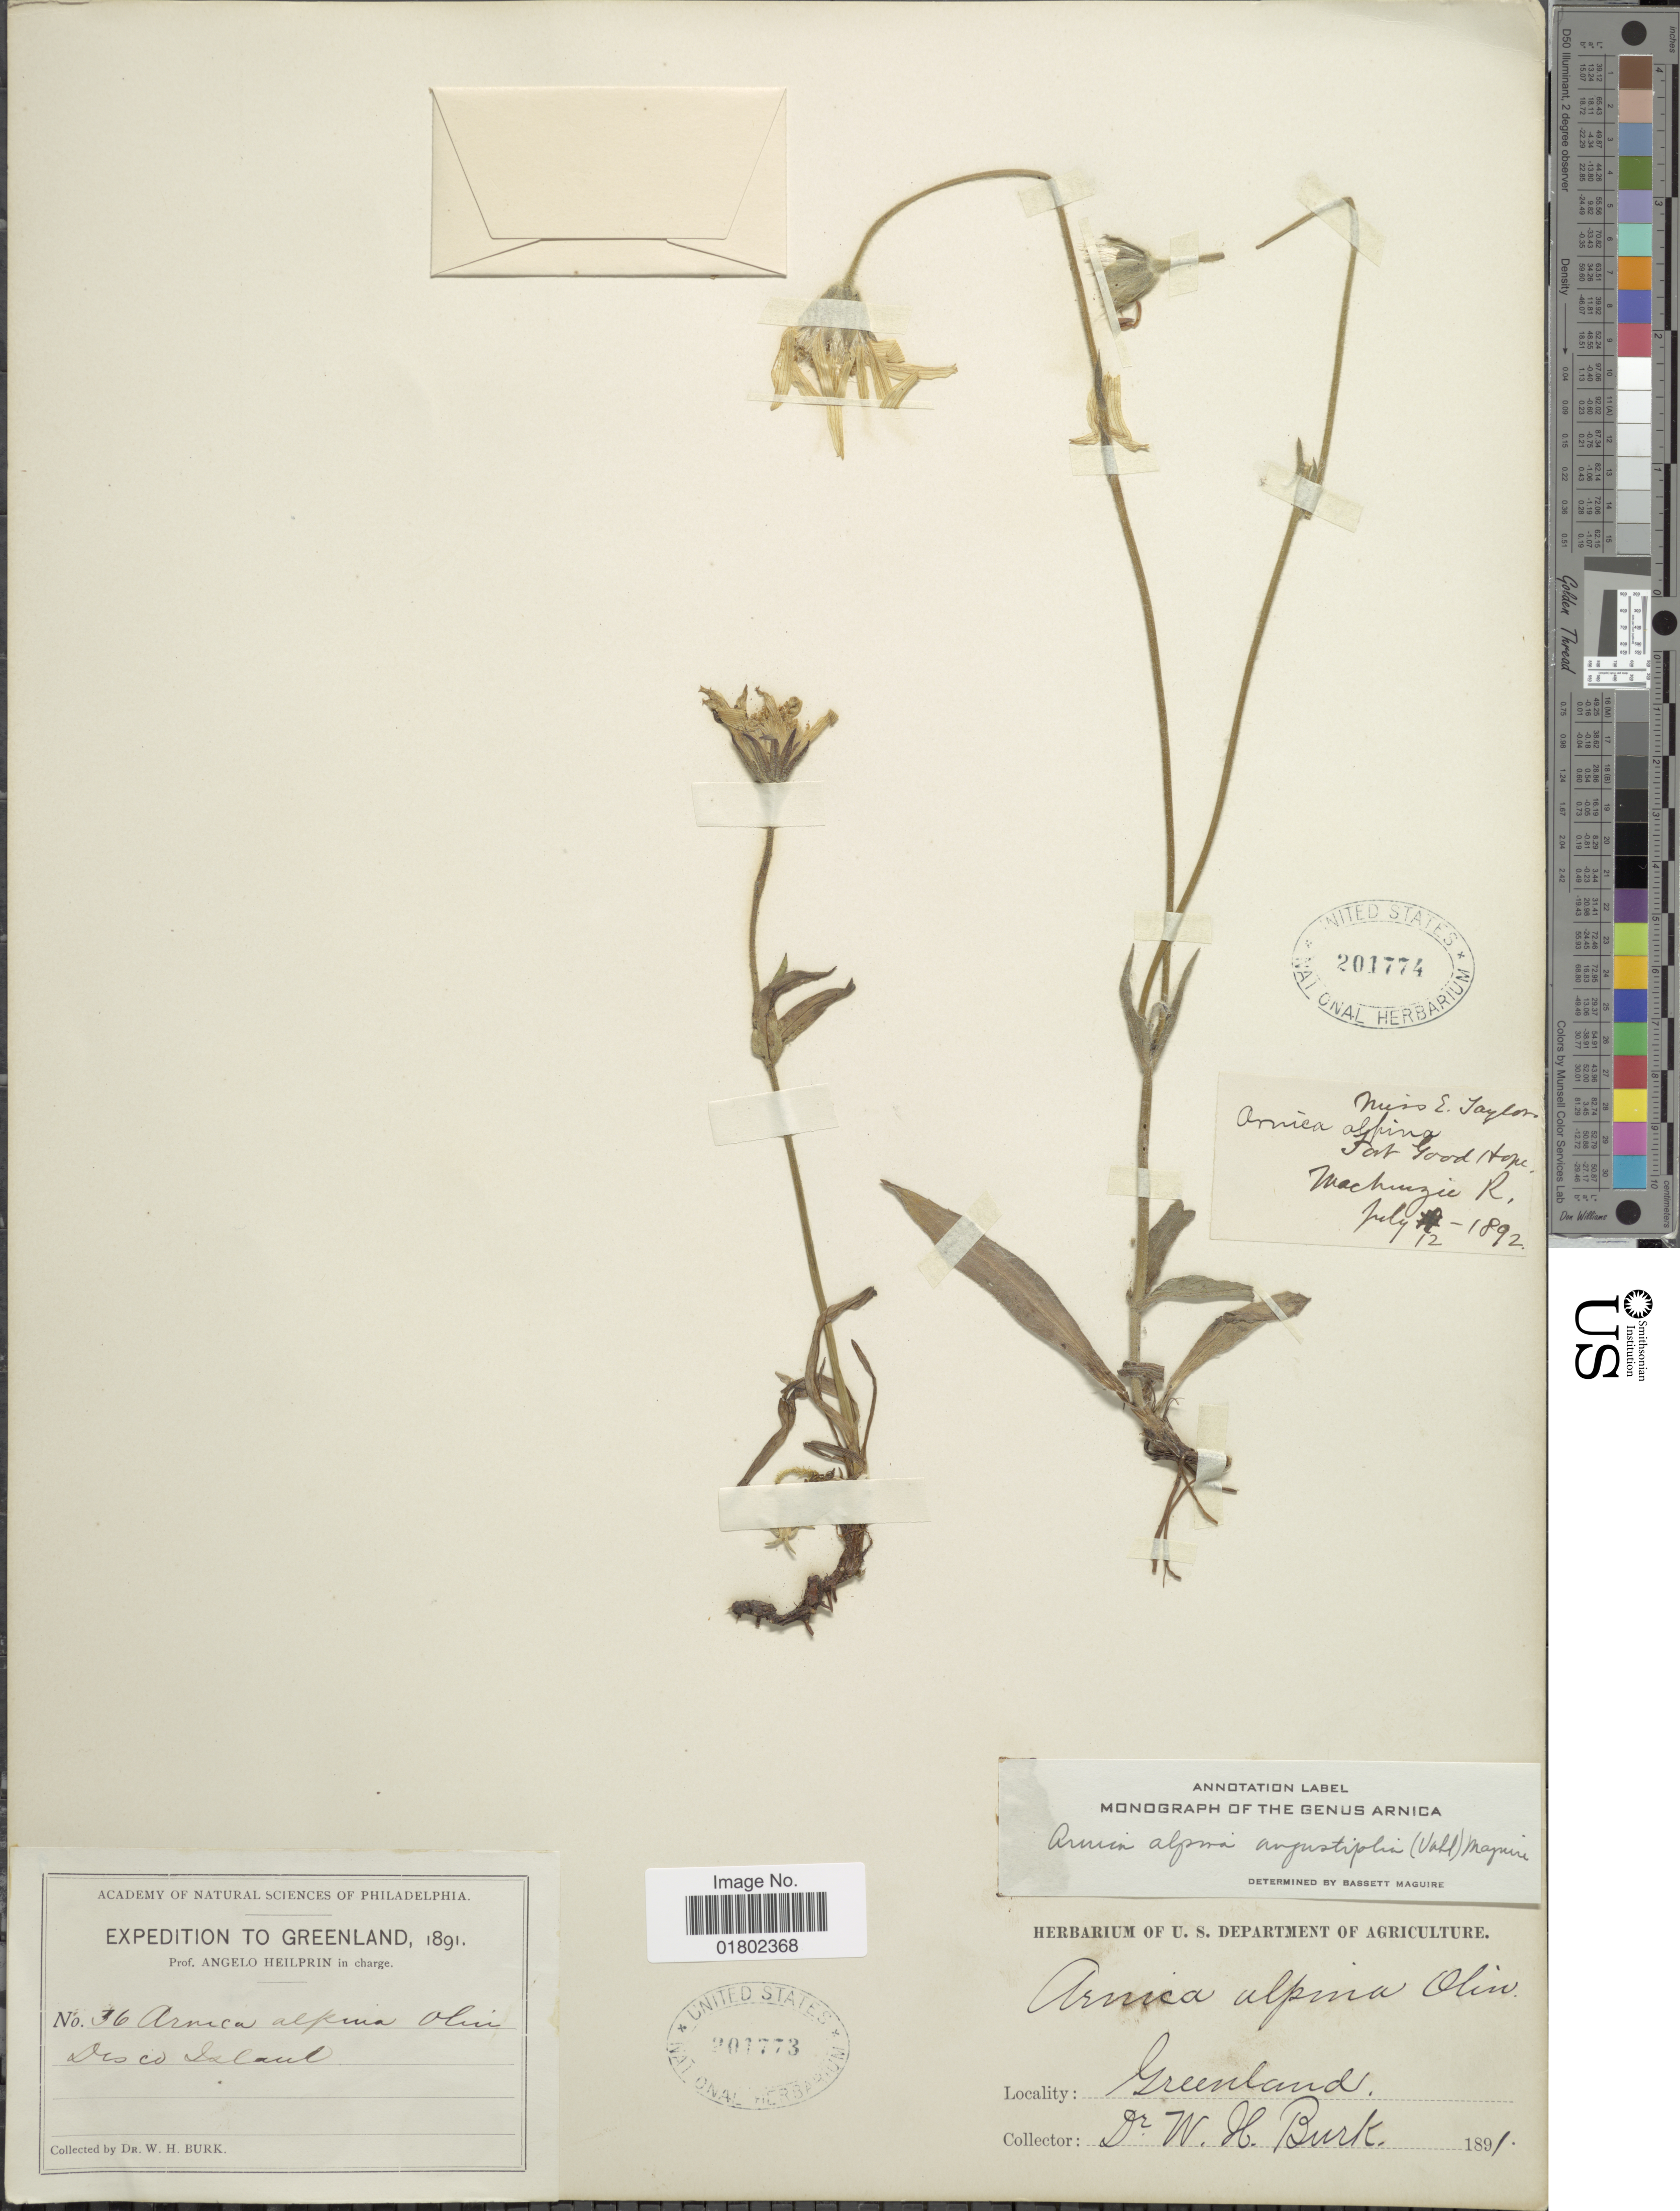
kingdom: Plantae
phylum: Tracheophyta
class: Magnoliopsida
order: Asterales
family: Asteraceae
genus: Arnica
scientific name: Arnica alpina var. angustifolia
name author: (Vahl) Maguire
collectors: W. Burk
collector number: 36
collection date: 1891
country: Greenland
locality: Disco Island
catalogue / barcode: US 201773